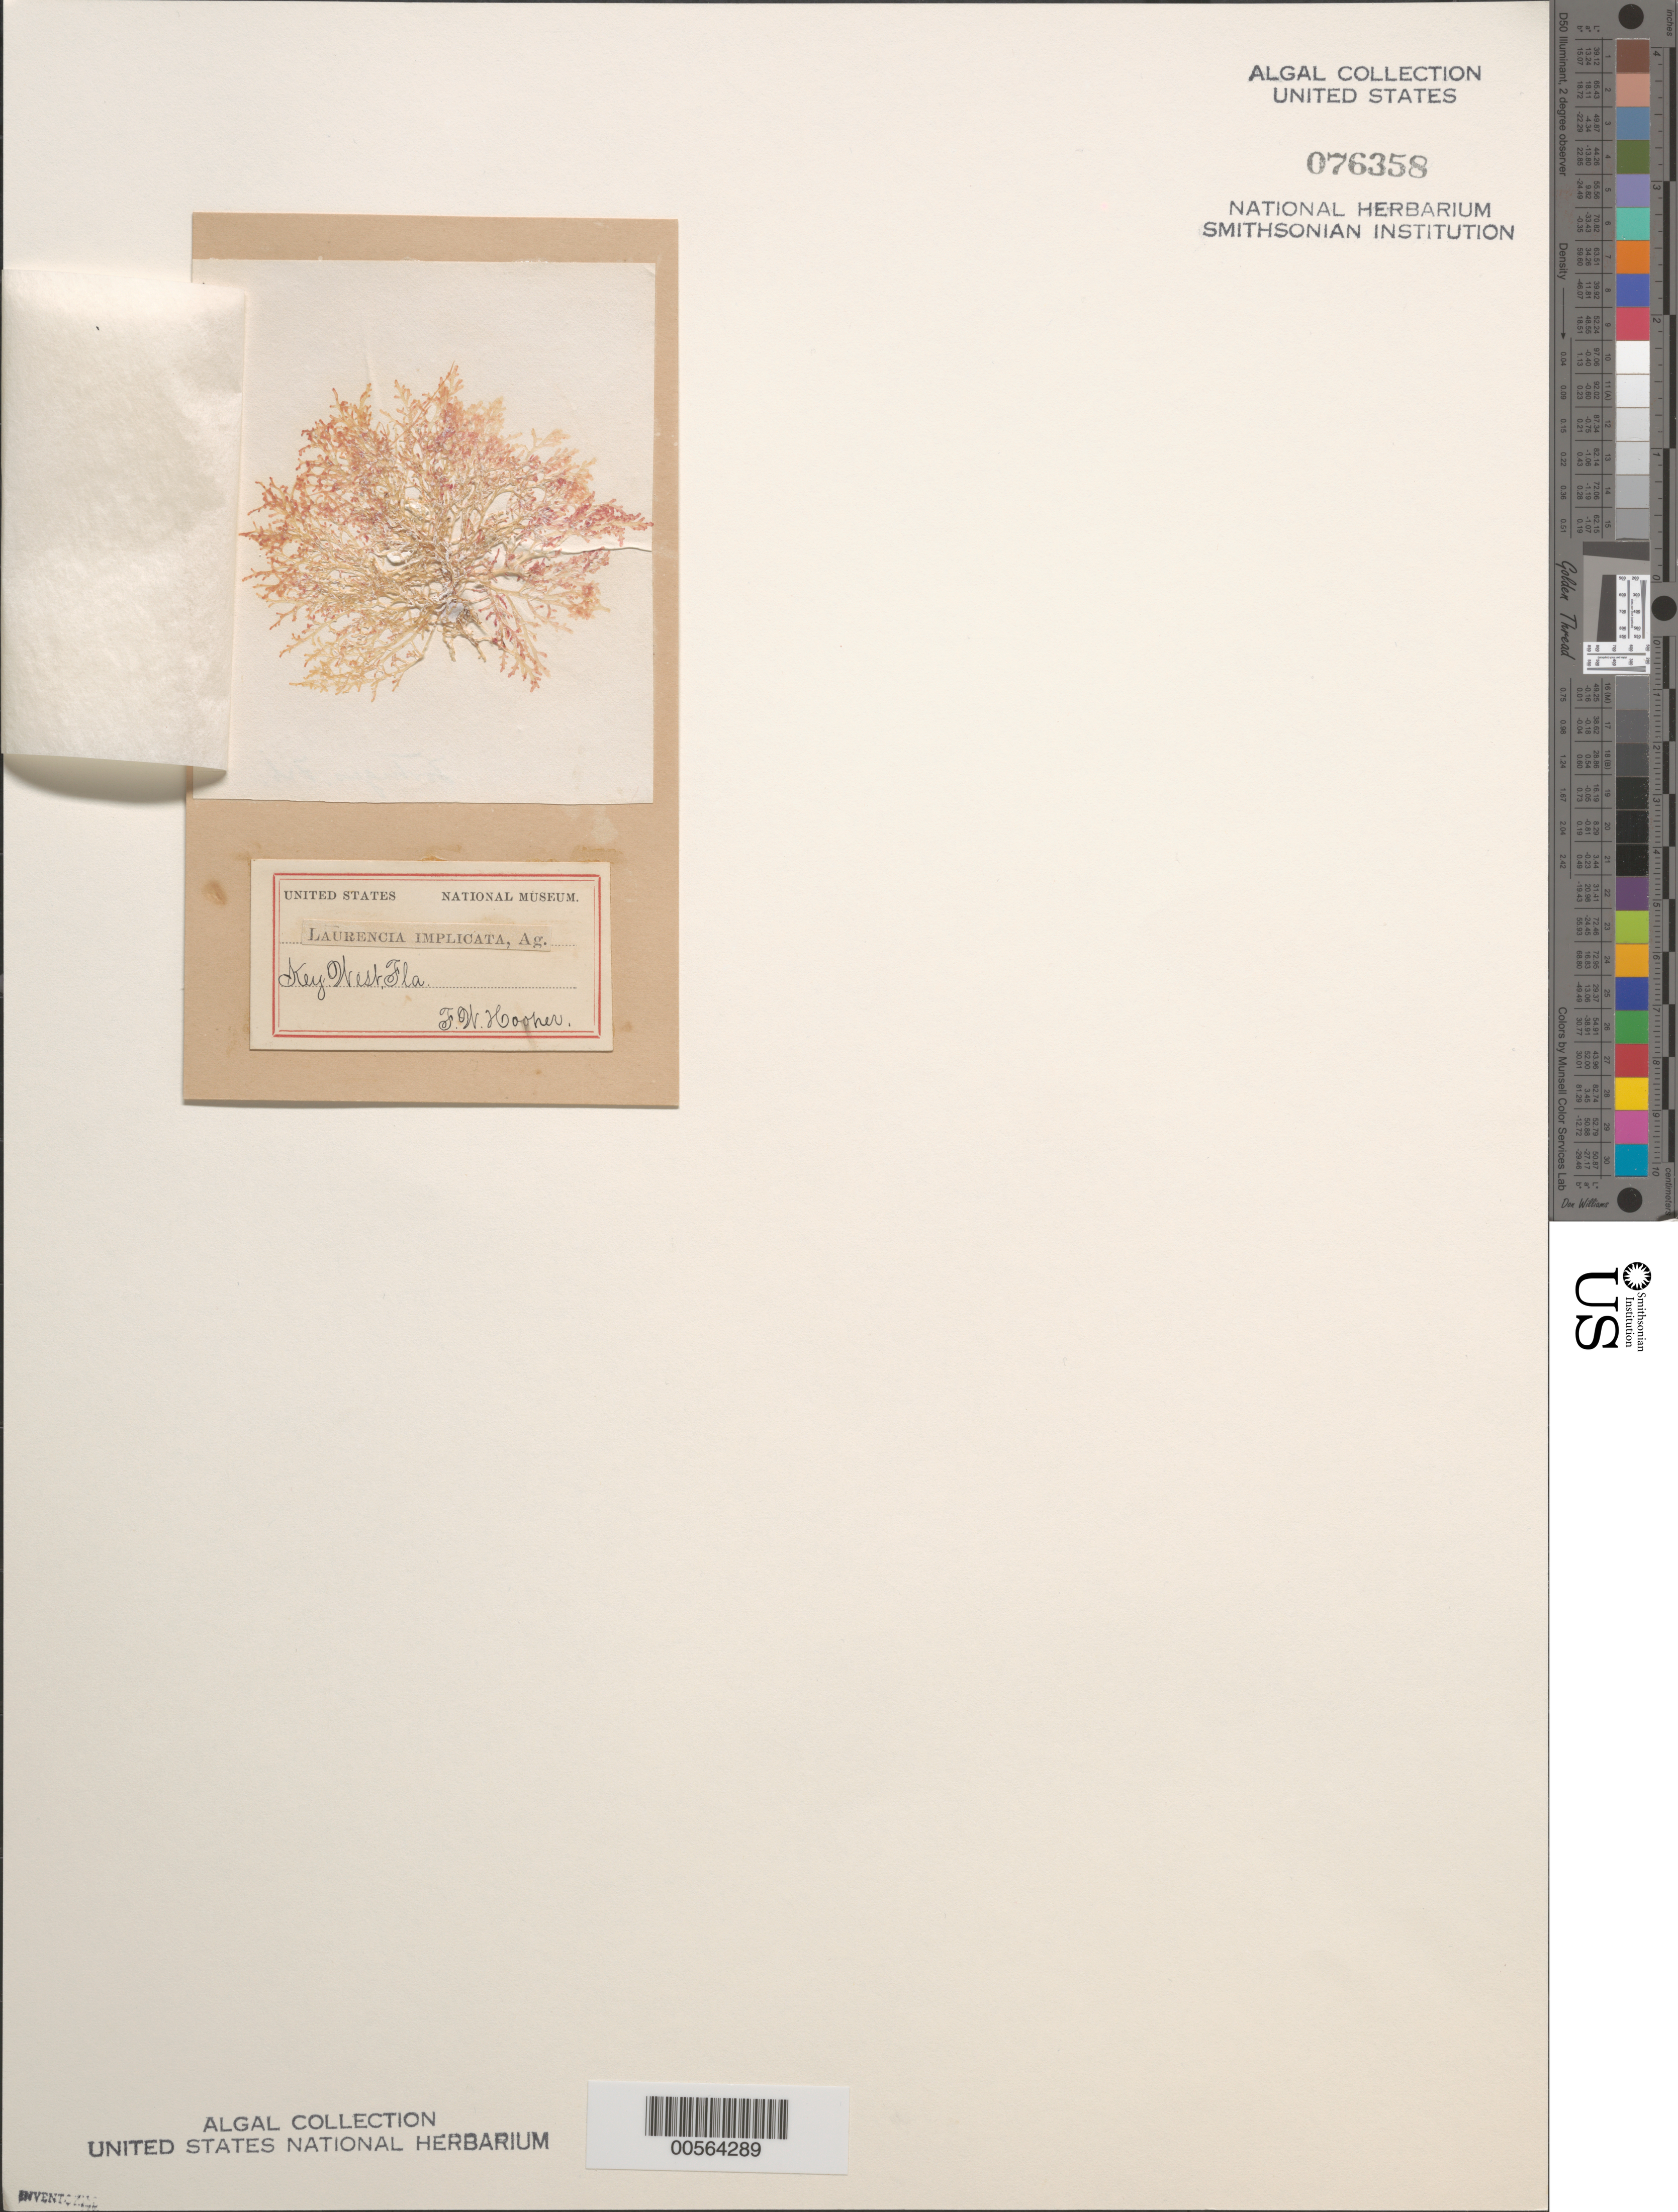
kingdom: Plantae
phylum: Rhodophyta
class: Florideophyceae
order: Ceramiales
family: Rhodomelaceae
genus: Laurencia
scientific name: Laurencia intricata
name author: J.V.Lamouroux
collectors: F. Hooper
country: United States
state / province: Florida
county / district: Monroe County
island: Key West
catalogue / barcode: US 76358